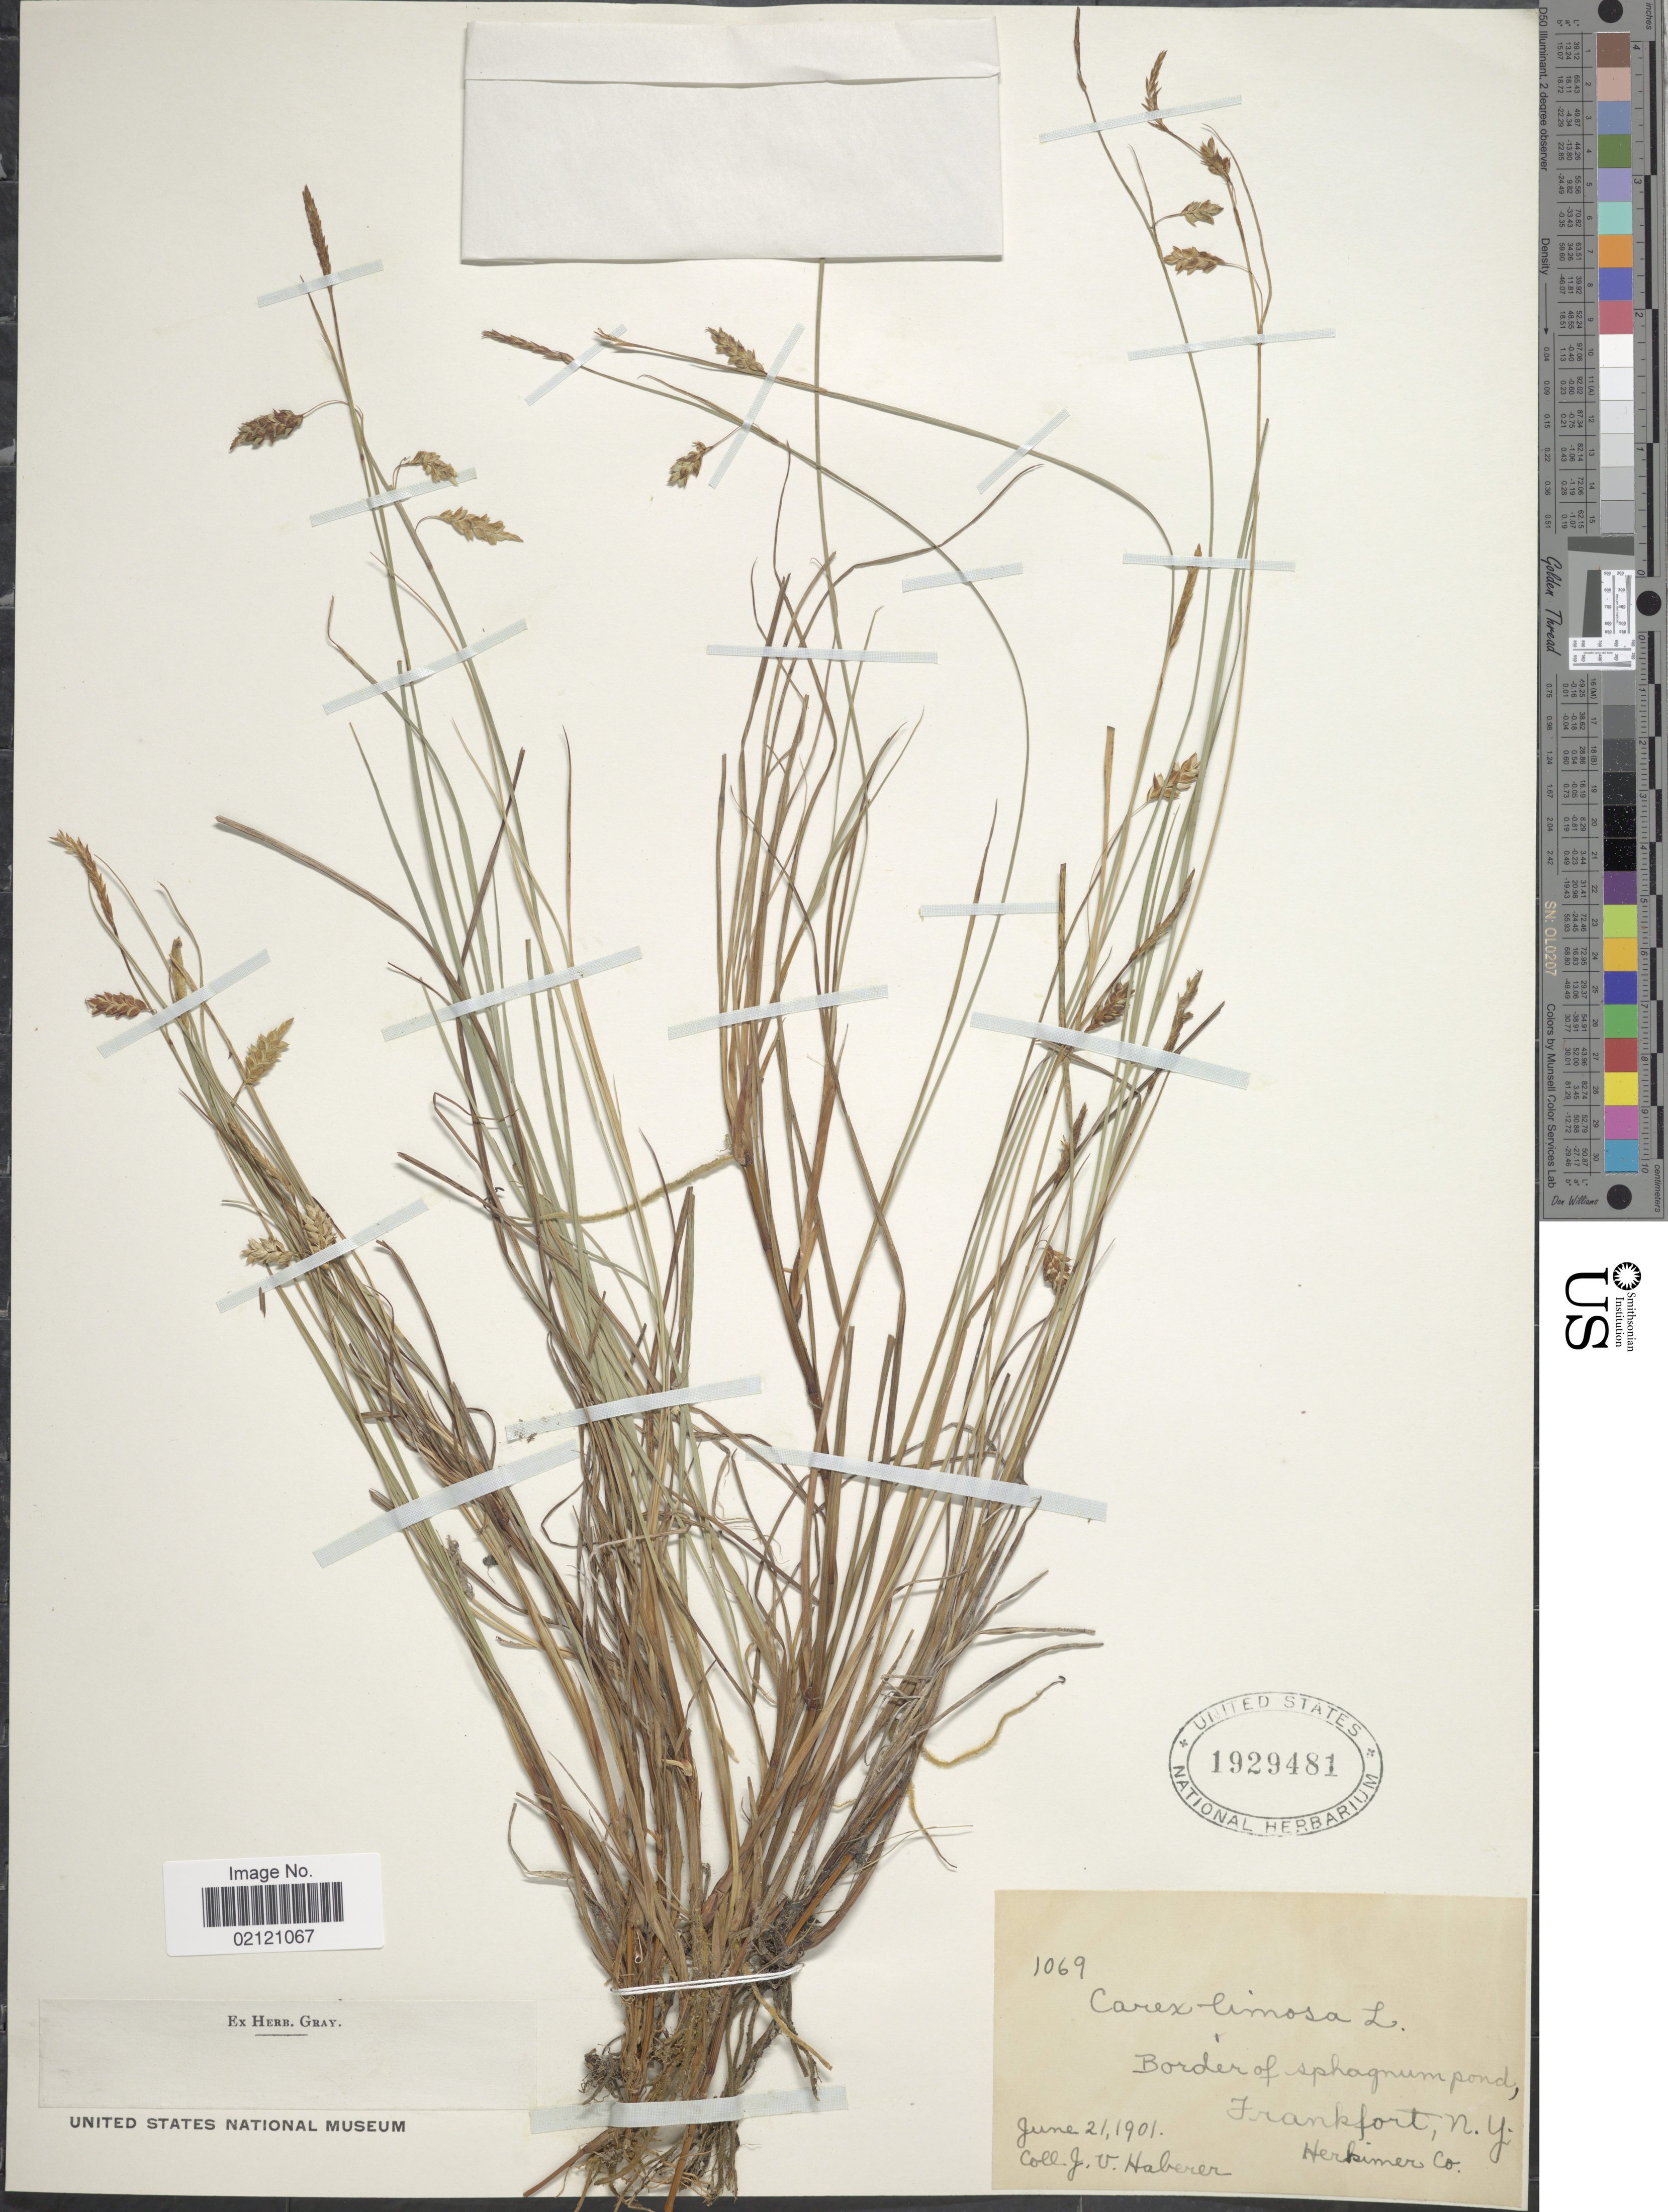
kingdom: Plantae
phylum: Tracheophyta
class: Liliopsida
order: Poales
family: Cyperaceae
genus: Carex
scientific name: Carex limosa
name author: L.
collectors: J. V. Haberer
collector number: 1069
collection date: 1901-06-21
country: United States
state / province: New York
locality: Border of sphagnum pond, Frankfort, Herkimer Co.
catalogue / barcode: US 1929481